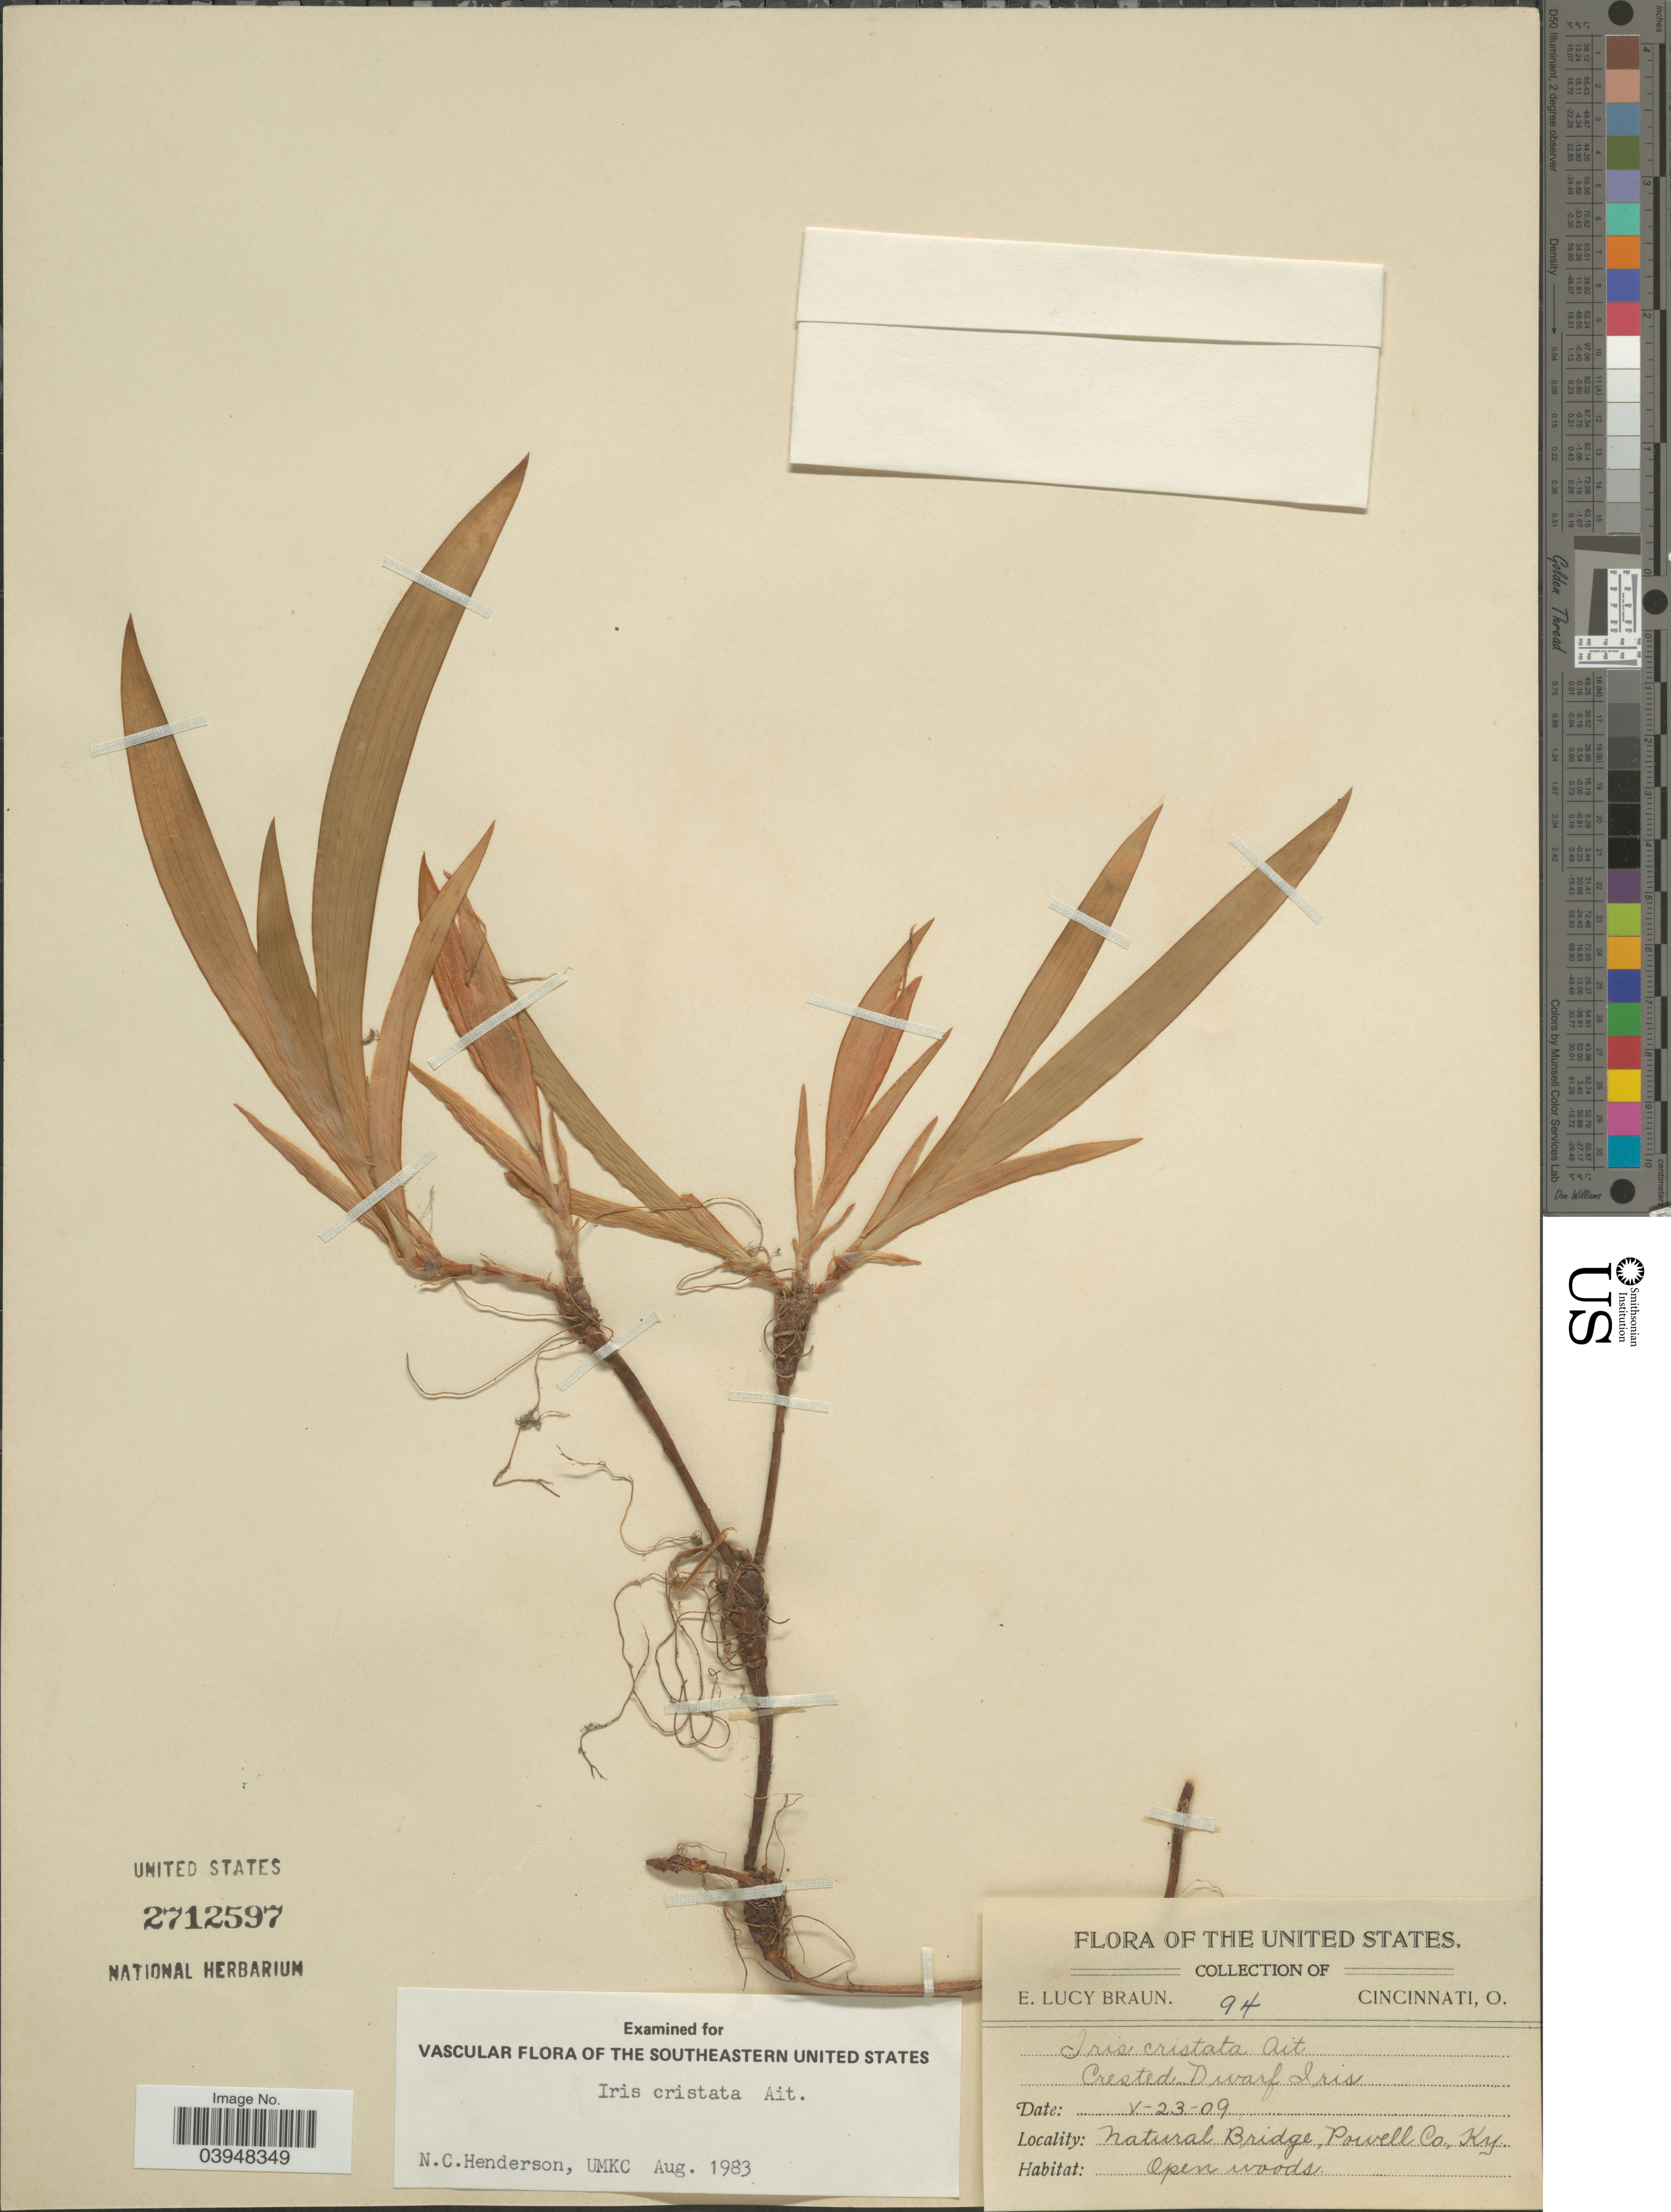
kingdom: Plantae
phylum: Tracheophyta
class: Liliopsida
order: Asparagales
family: Iridaceae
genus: Iris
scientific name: Iris cristata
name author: Aiton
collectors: E. L. Braun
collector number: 94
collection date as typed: Transcribed d/m/y: 23/5/9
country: United States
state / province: Kentucky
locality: Natural Bridge, Powell Co.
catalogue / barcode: US 2712597